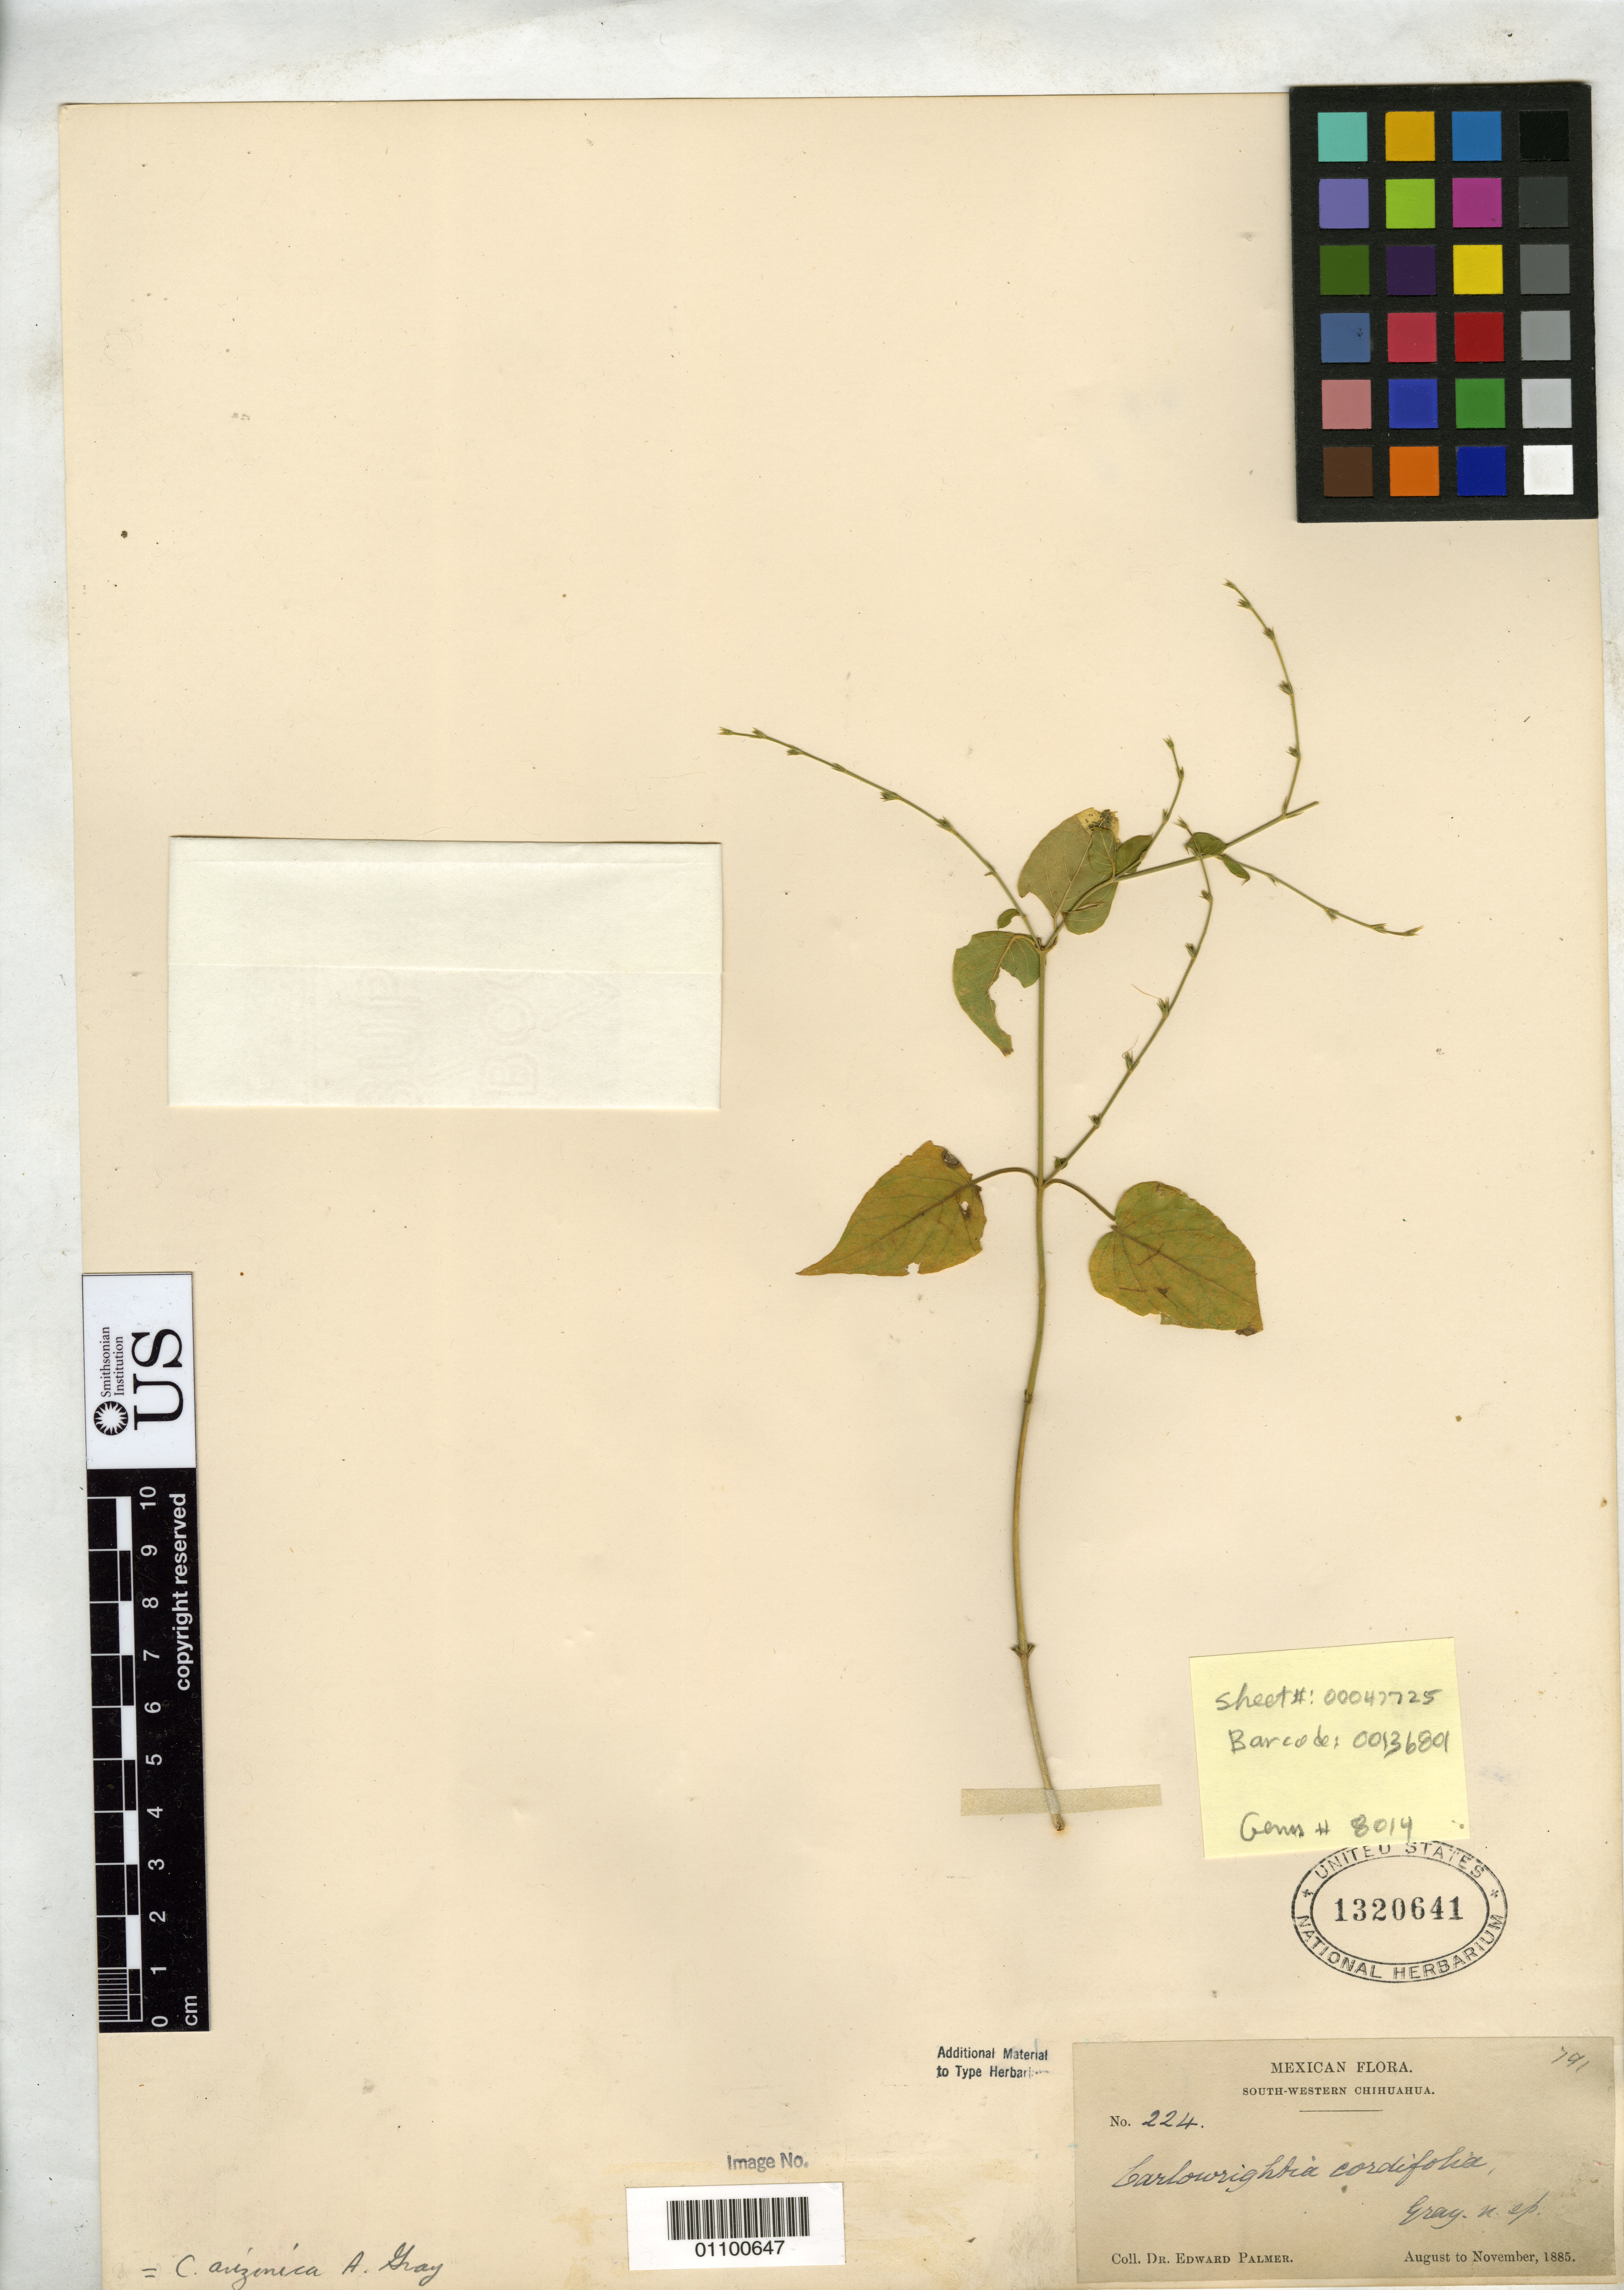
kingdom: Plantae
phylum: Tracheophyta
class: Magnoliopsida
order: Lamiales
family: Acanthaceae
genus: Carlowrightia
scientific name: Carlowrightia cordifolia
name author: A. Gray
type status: Isotype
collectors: E. Palmer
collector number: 224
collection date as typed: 0 Aug 1885 to 0 Nov 1885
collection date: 1885-08/1885-11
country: Mexico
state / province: Chihuahua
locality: South-Western Chihuahua.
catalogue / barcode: US 1320641